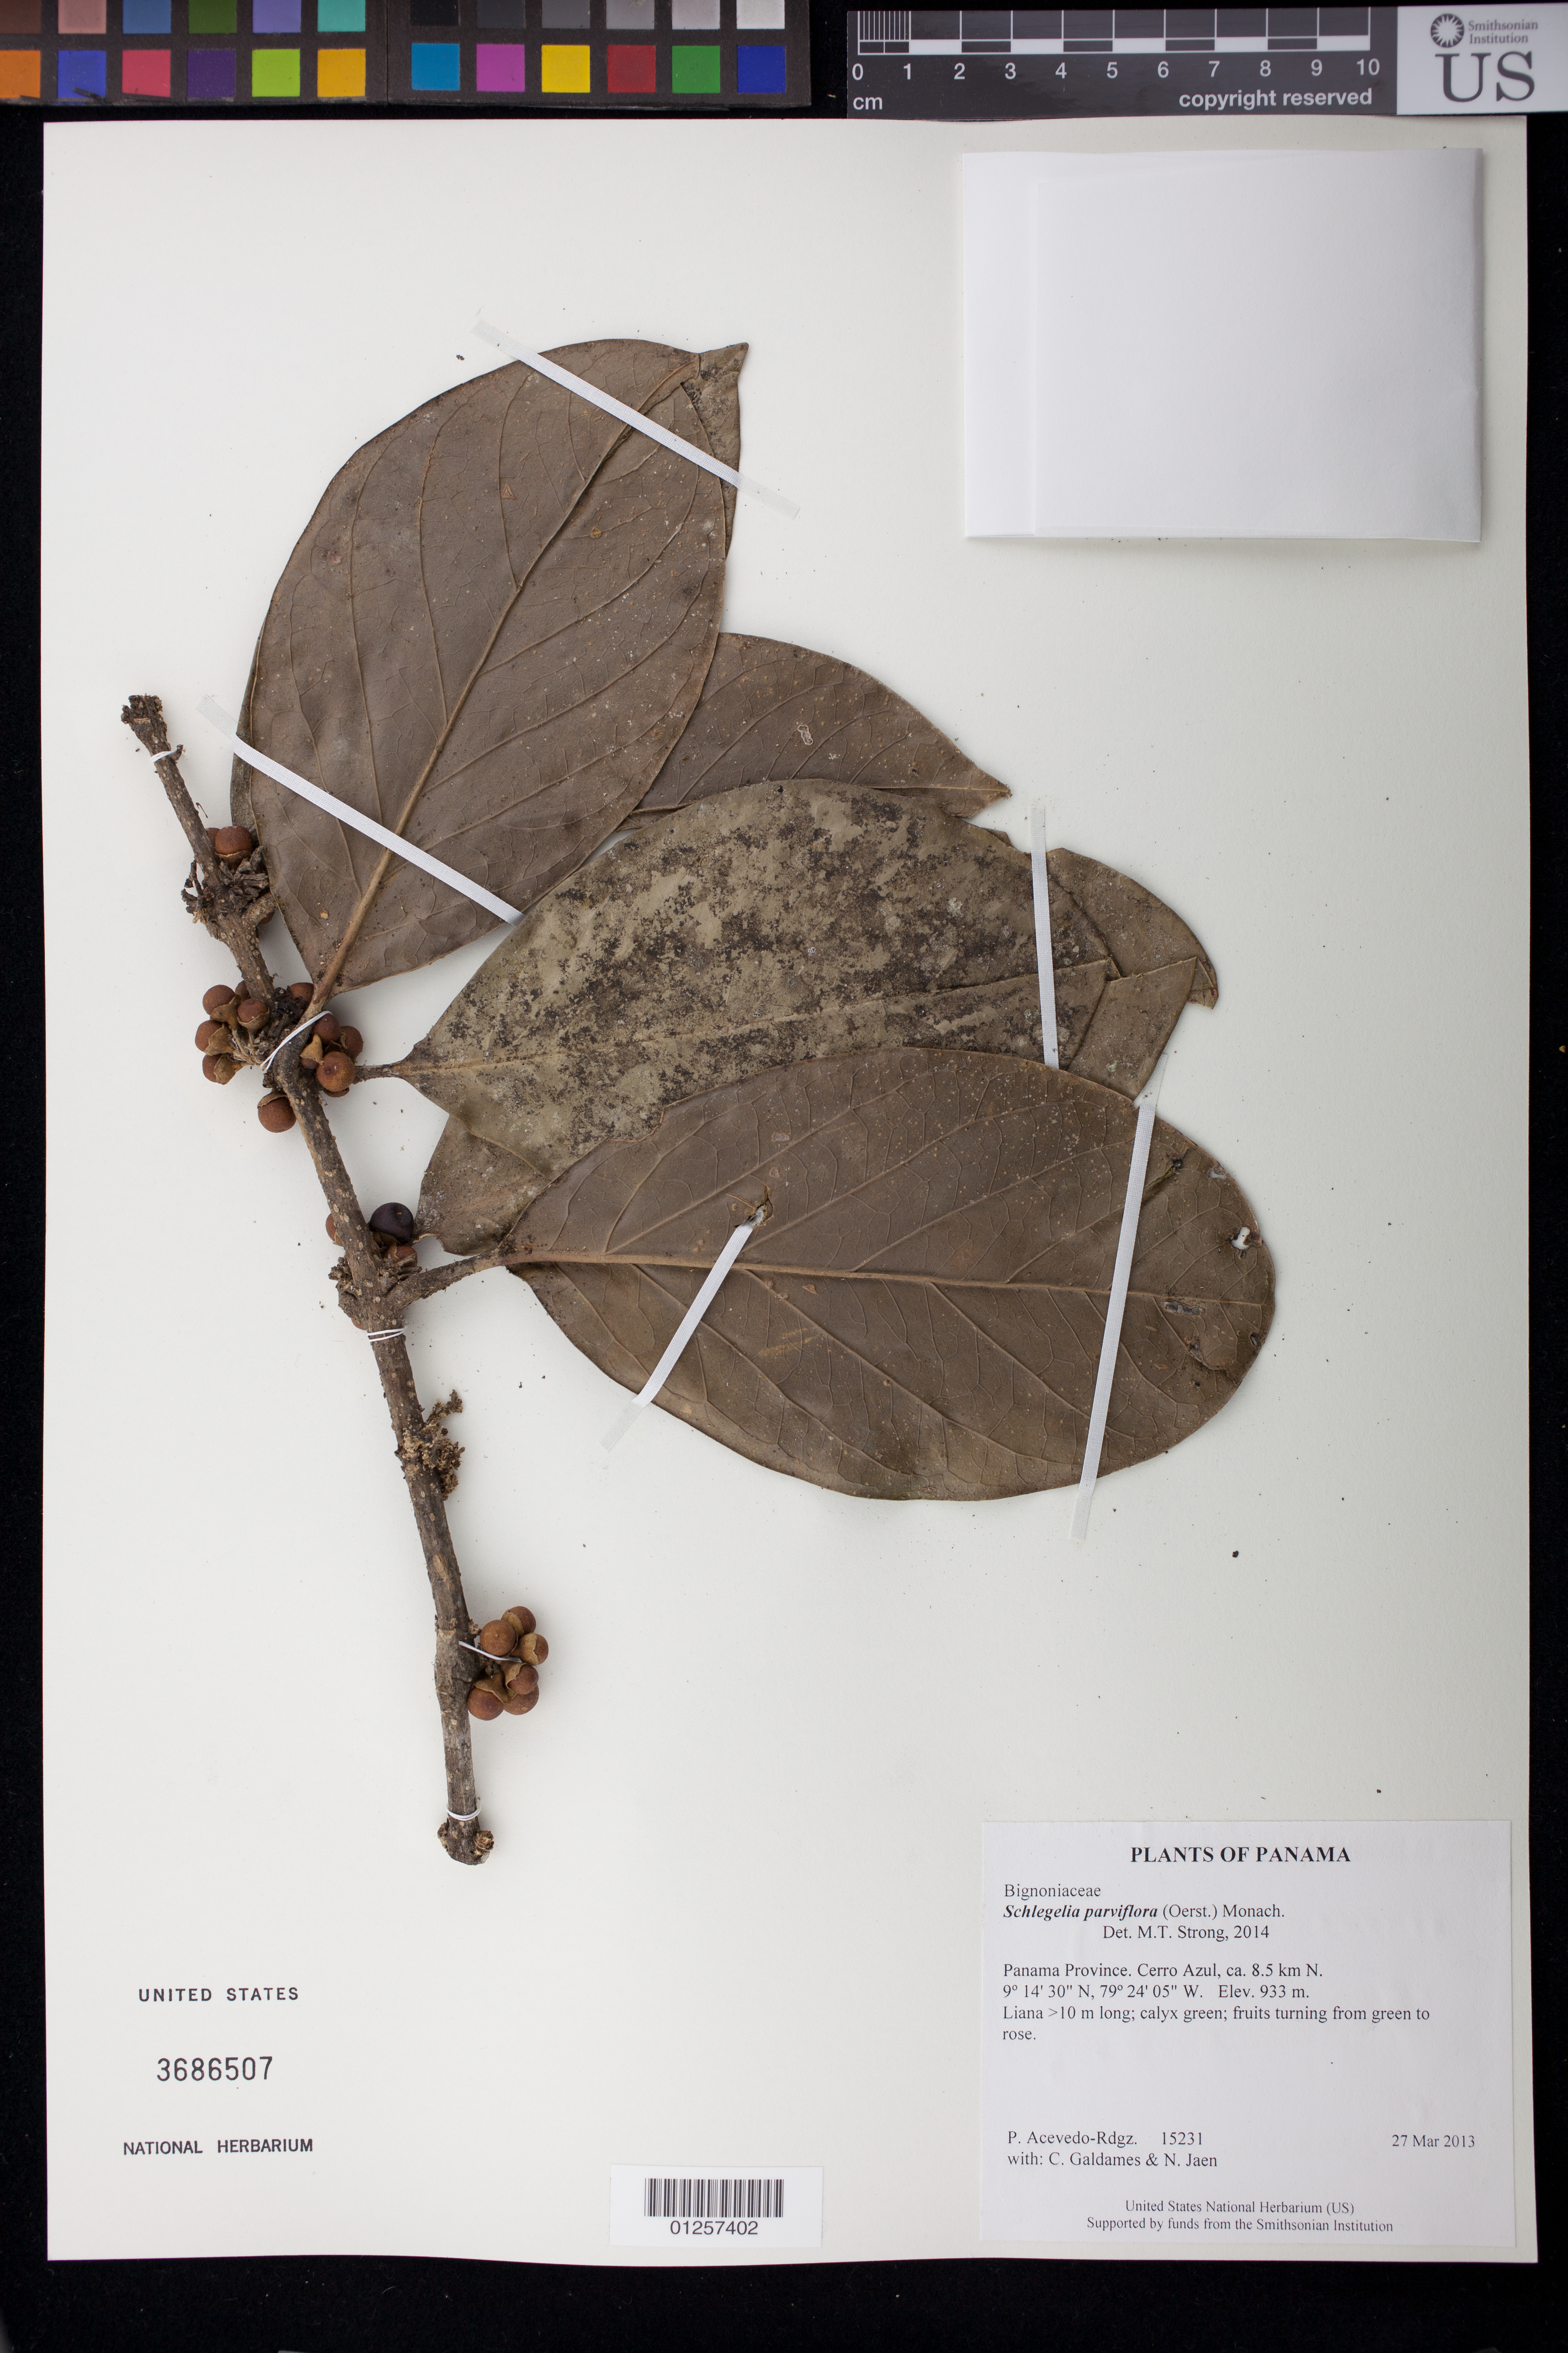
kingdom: Plantae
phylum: Tracheophyta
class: Magnoliopsida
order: Lamiales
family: Schlegeliaceae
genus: Schlegelia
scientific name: Schlegelia parviflora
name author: (Oerst.) Monach.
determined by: Strong, M. T., (US), Smithsonian Institution - National Museum of Natural History (UNITED STATES)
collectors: P. Acevedo-Rodr., C. Galdames & N. Jaén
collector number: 15231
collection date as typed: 27 Mar 2013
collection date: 2013-03-27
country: Panama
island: Panama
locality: Cerro Azul, ca. 8.5 km N.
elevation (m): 933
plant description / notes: US, PMA, SCZ, NY, MO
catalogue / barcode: US 3686507